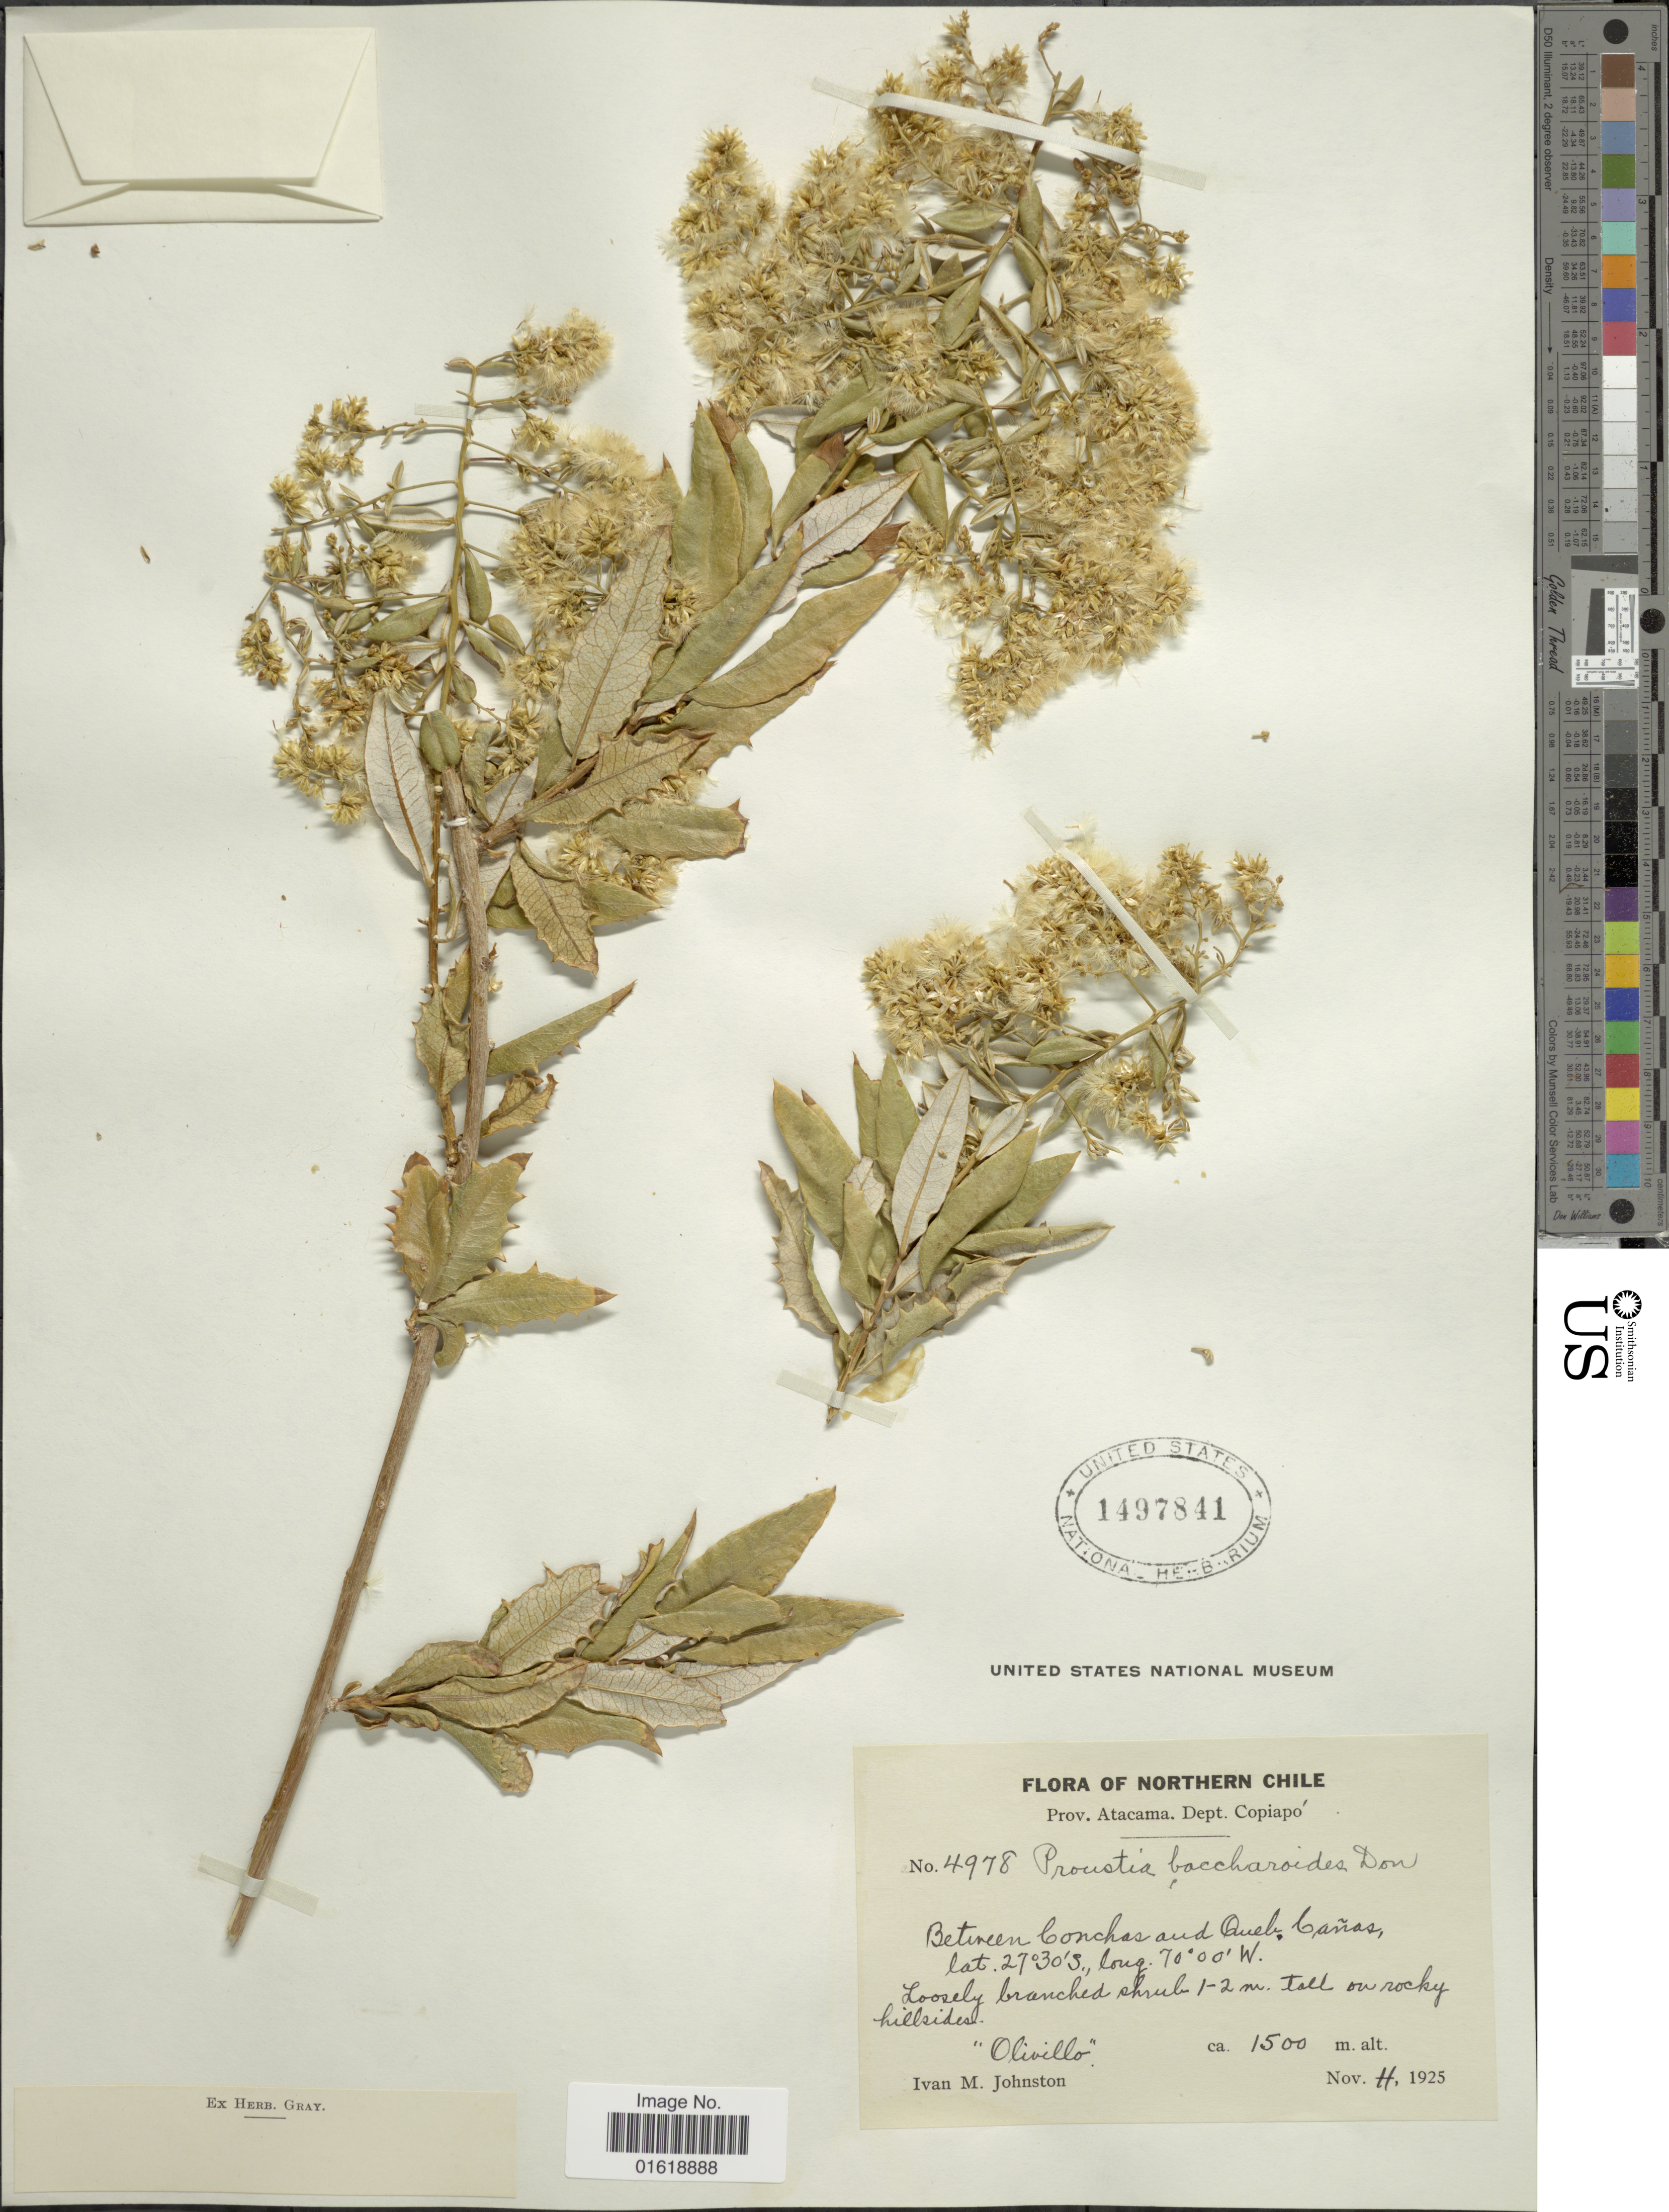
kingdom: Plantae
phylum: Tracheophyta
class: Magnoliopsida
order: Asterales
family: Asteraceae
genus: Proustia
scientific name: Proustia baccharoides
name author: D. Don ex Hook. & Arn.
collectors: I.M. Johnston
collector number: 4978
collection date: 1925-11-04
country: Chile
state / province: Atacama (III)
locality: Northern Chile. Prov. Atacama. Dept. Copiapó. Between Conchas and Queb. Cañas.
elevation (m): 1500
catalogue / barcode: US 1497841